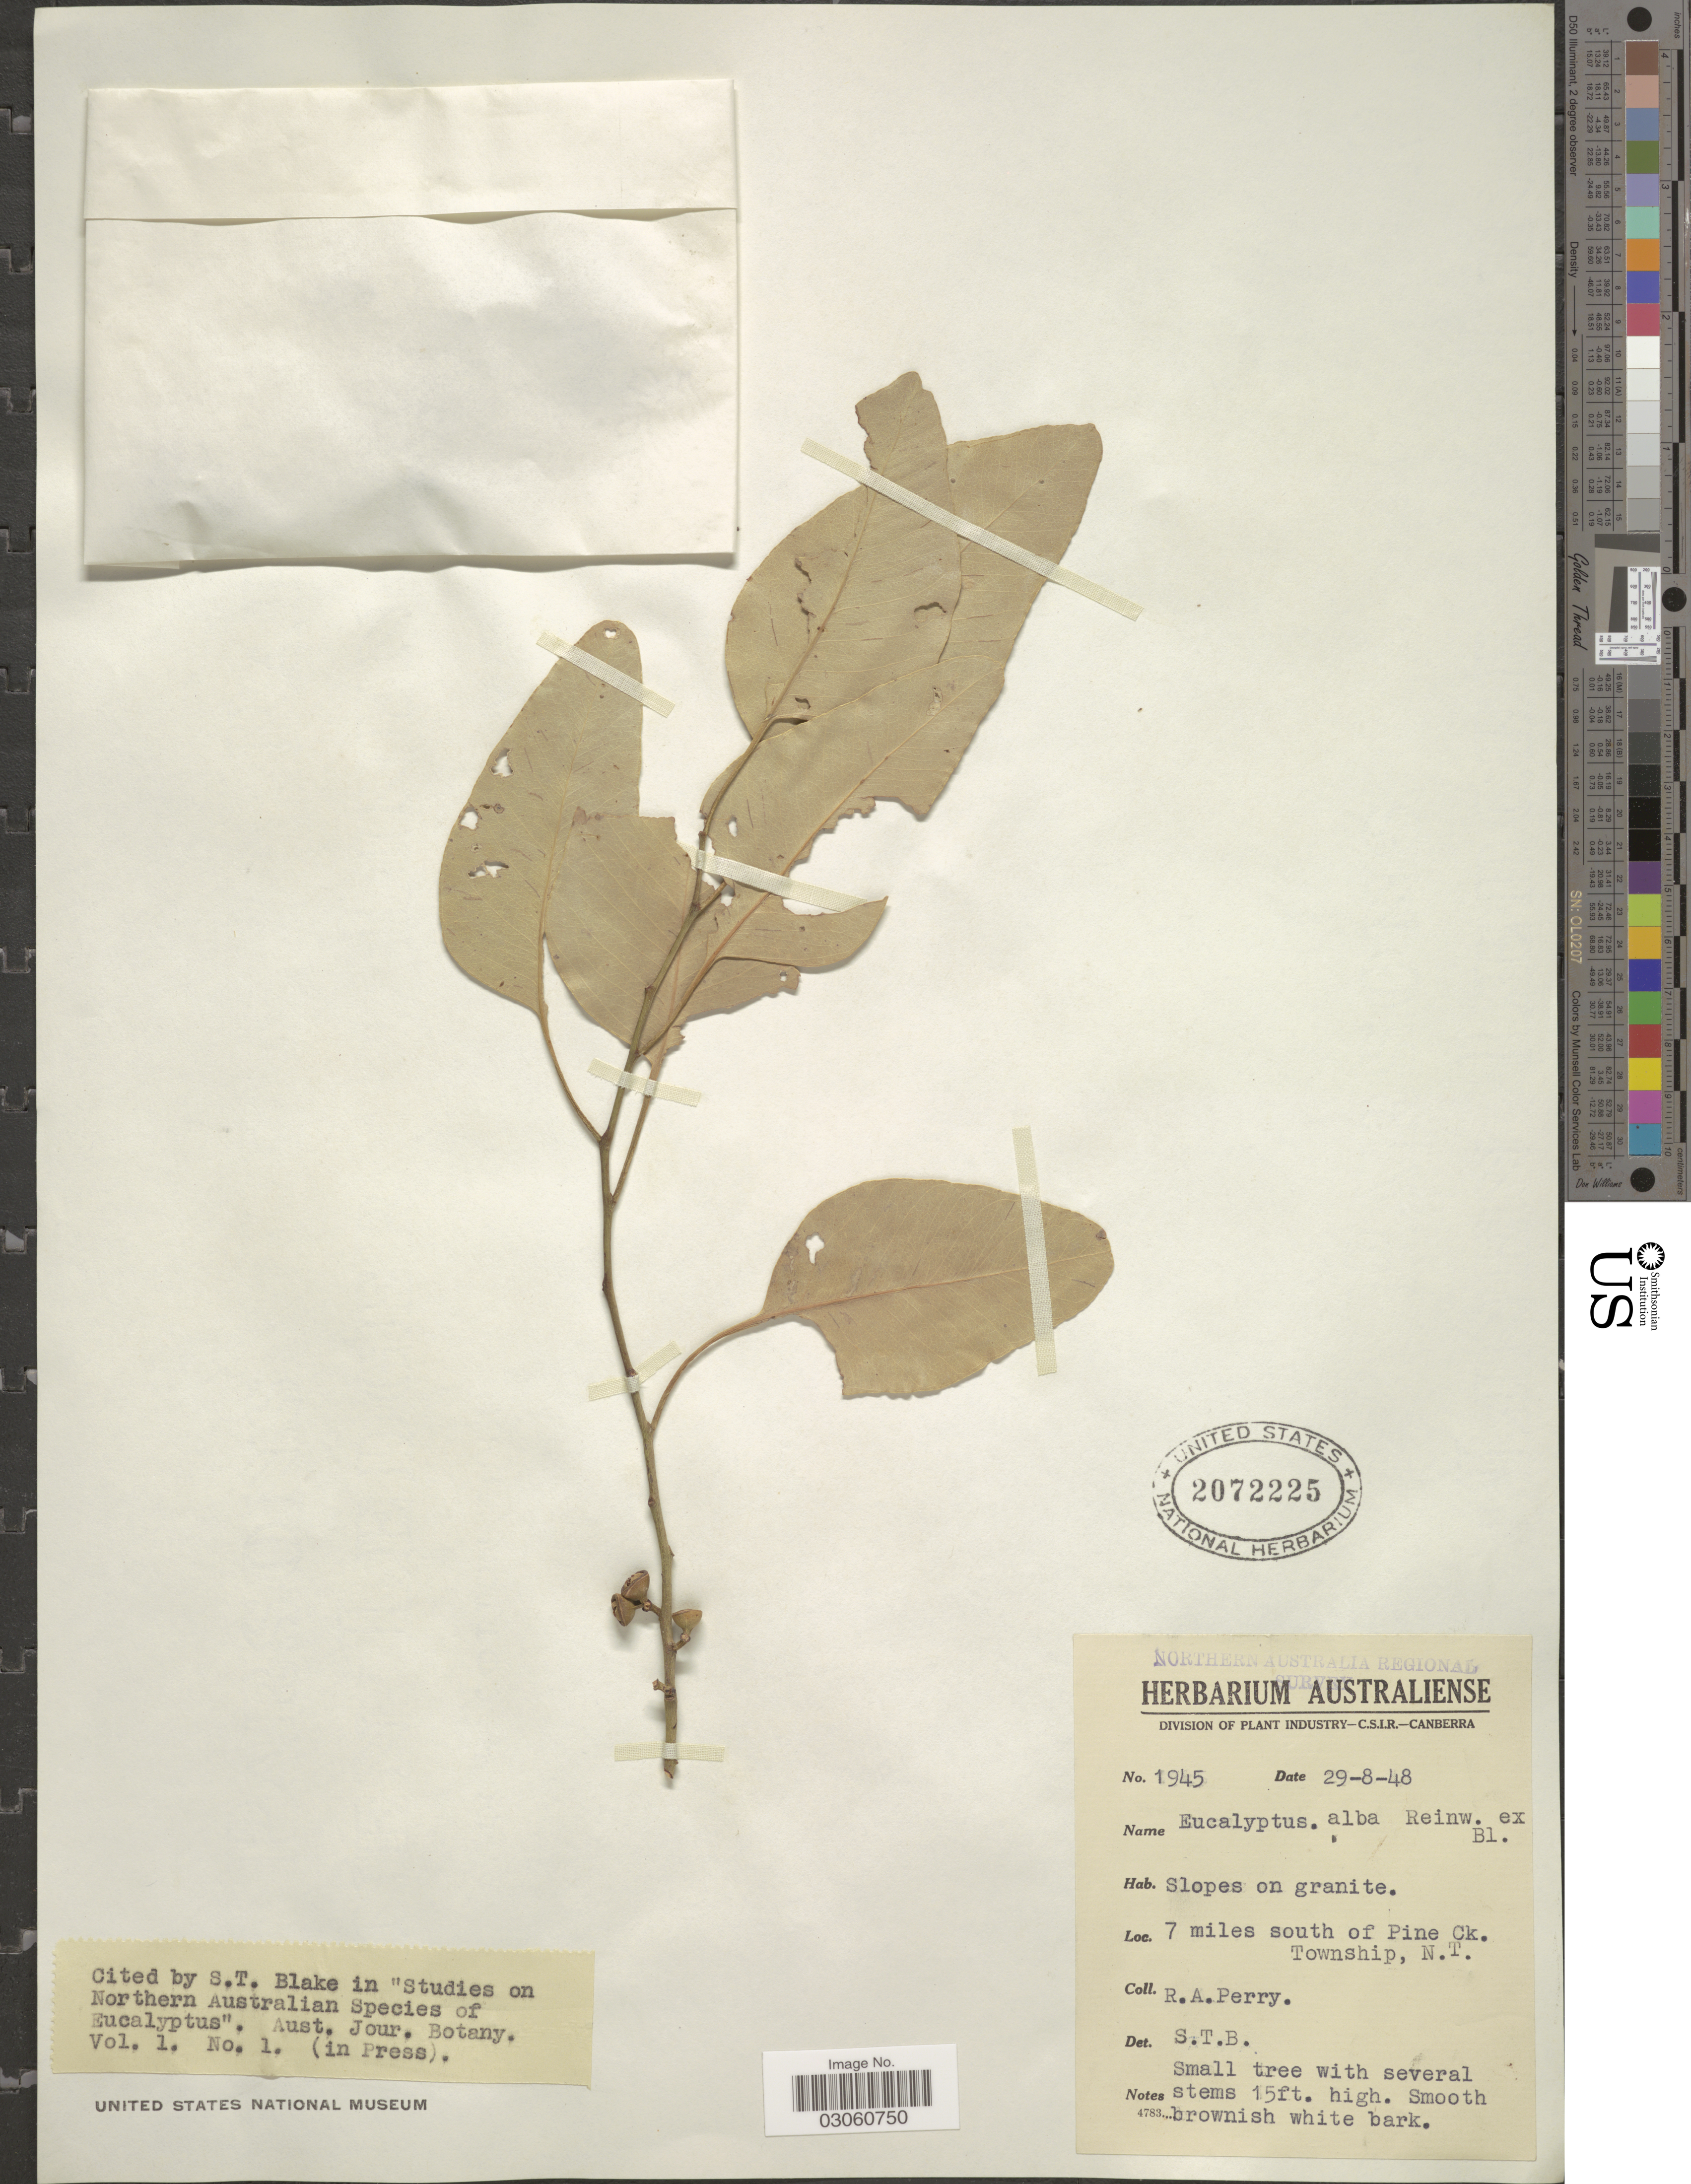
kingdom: Plantae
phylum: Tracheophyta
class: Magnoliopsida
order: Myrtales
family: Myrtaceae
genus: Eucalyptus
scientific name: Eucalyptus alba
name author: Reinw.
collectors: Perry, R. A.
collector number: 1945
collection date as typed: Transcribed d/m/y: 29/8/48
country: Australia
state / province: Northern Territory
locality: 7 miles south of Pine Ck. Township, N.T.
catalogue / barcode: US 2072225